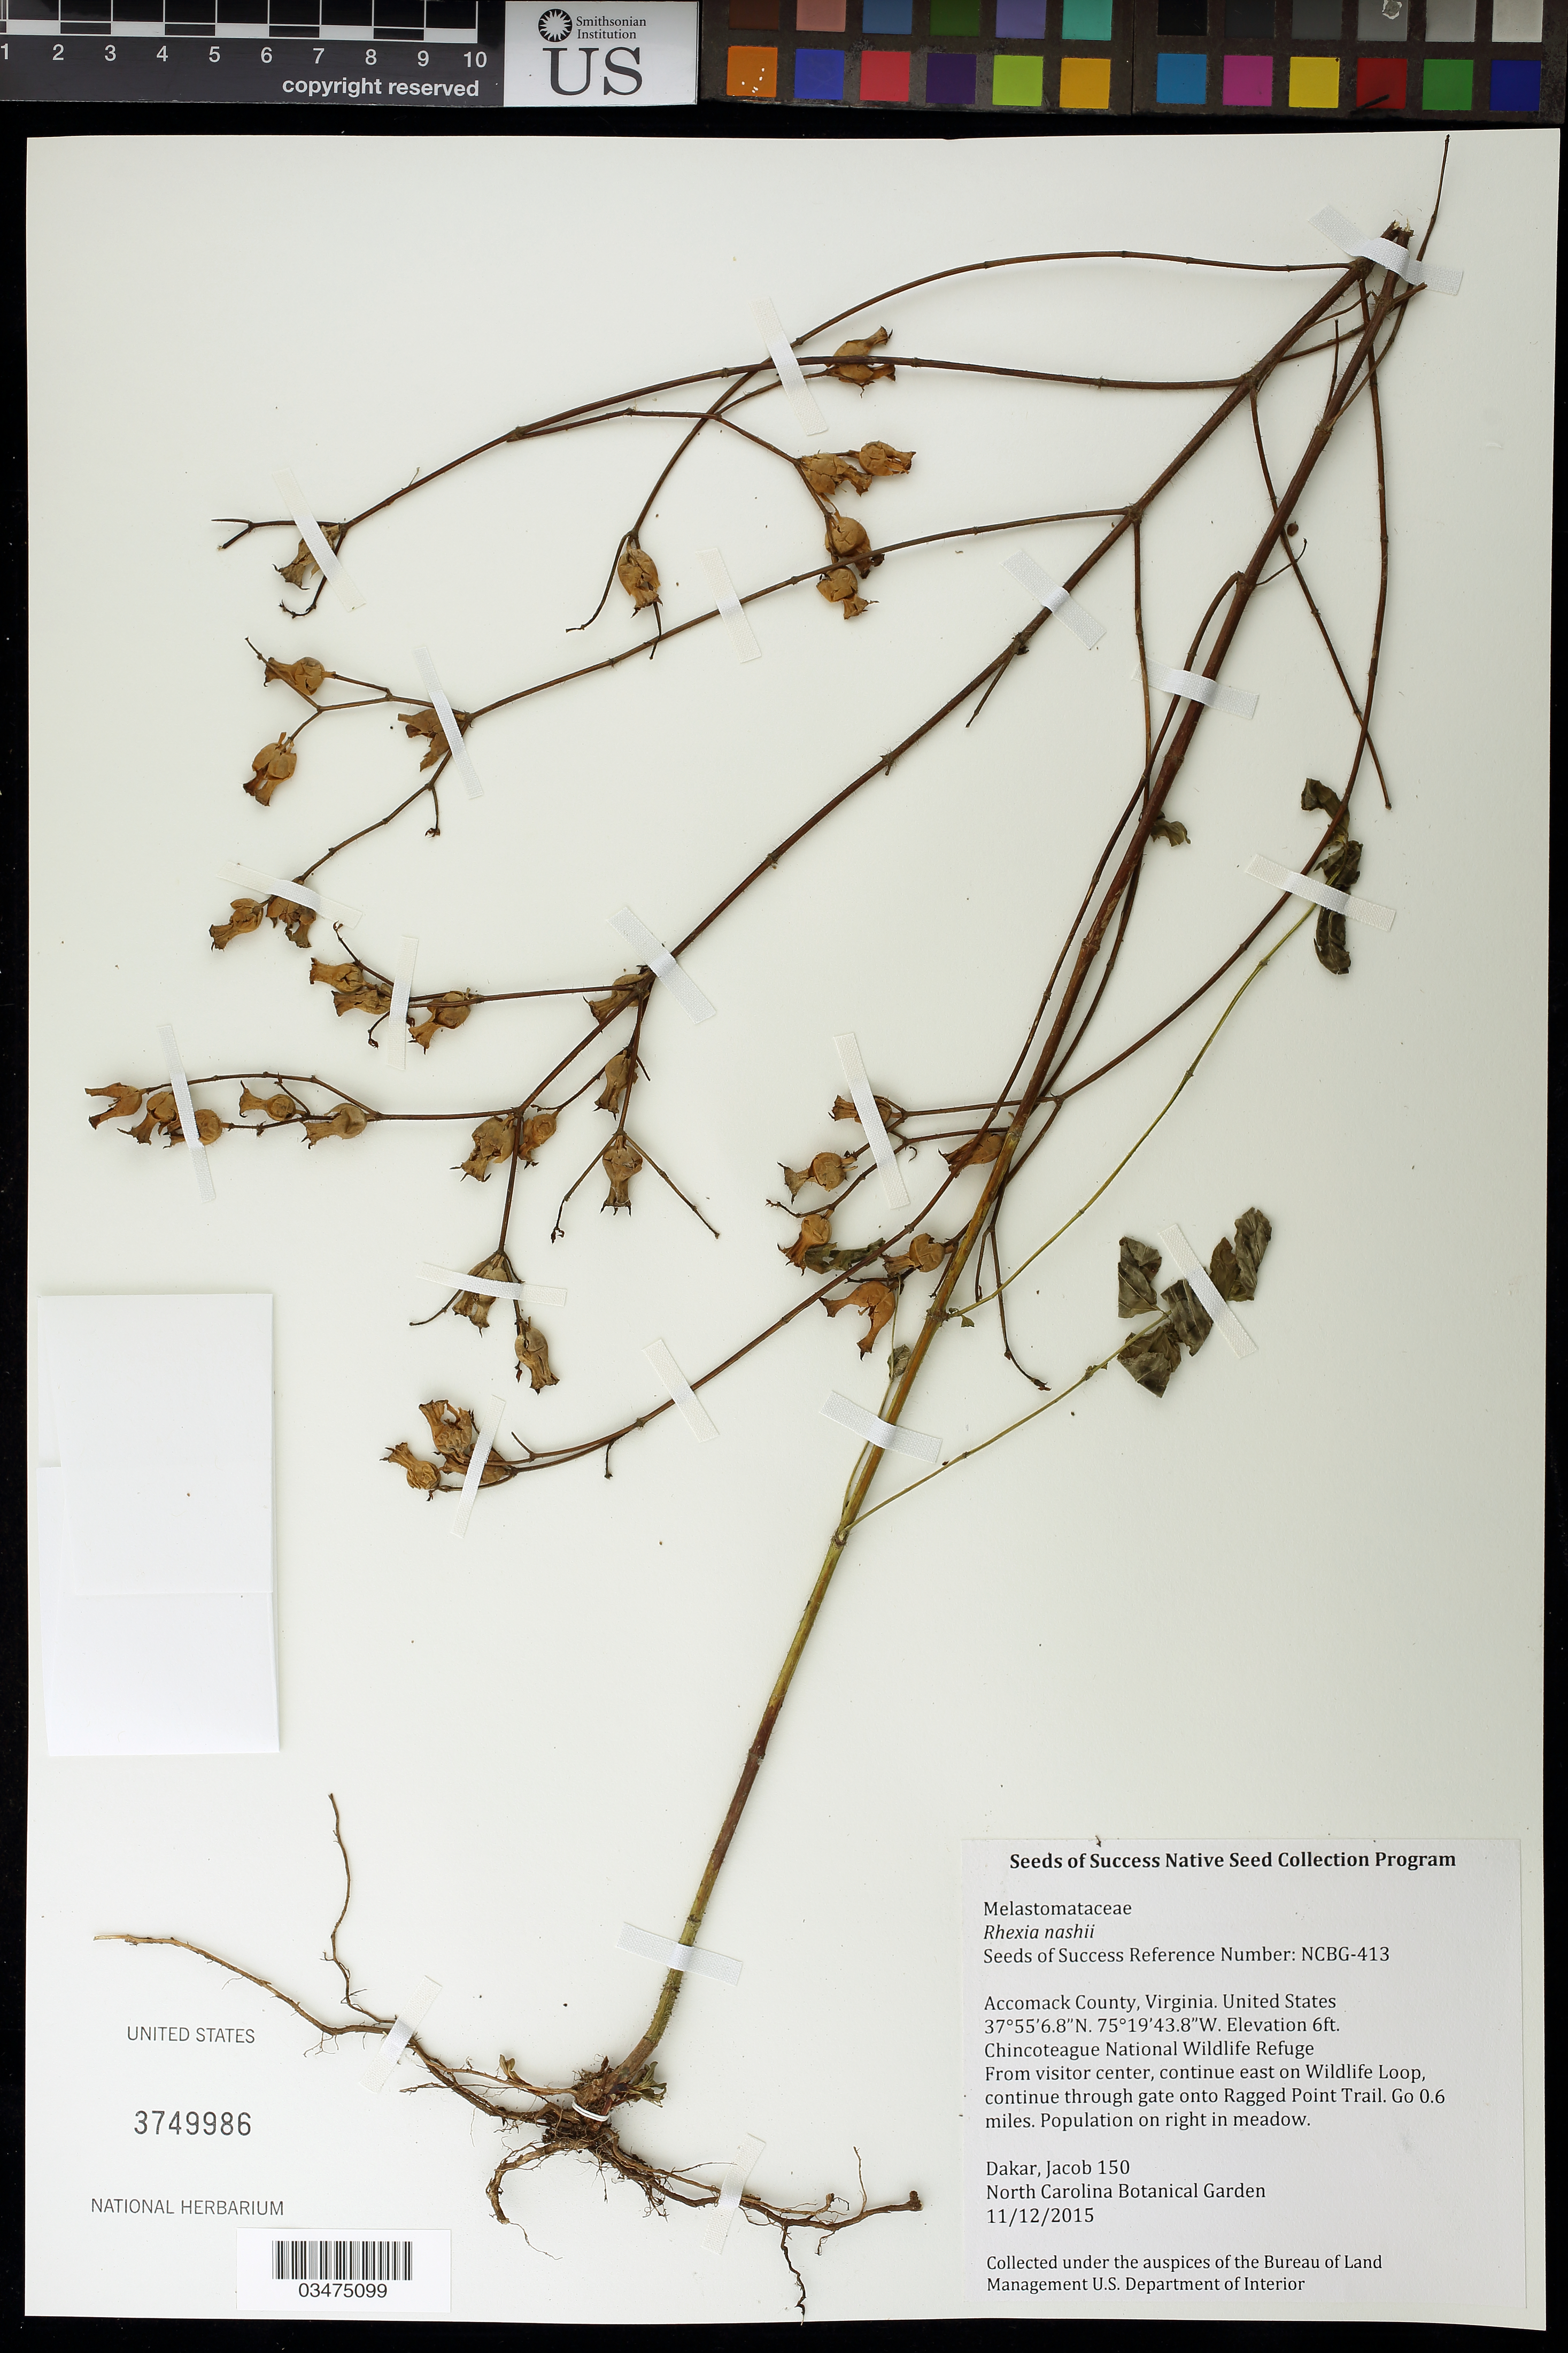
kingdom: Plantae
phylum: Tracheophyta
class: Magnoliopsida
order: Myrtales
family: Melastomataceae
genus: Rhexia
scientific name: Rhexia nashii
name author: Small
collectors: J. Dakar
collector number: NCBG-413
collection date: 2015-11-12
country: United States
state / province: Virginia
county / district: Accomack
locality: Chincoteague National Wildlife Refuge. Ragget Point Trail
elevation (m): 2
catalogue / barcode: US 3749986